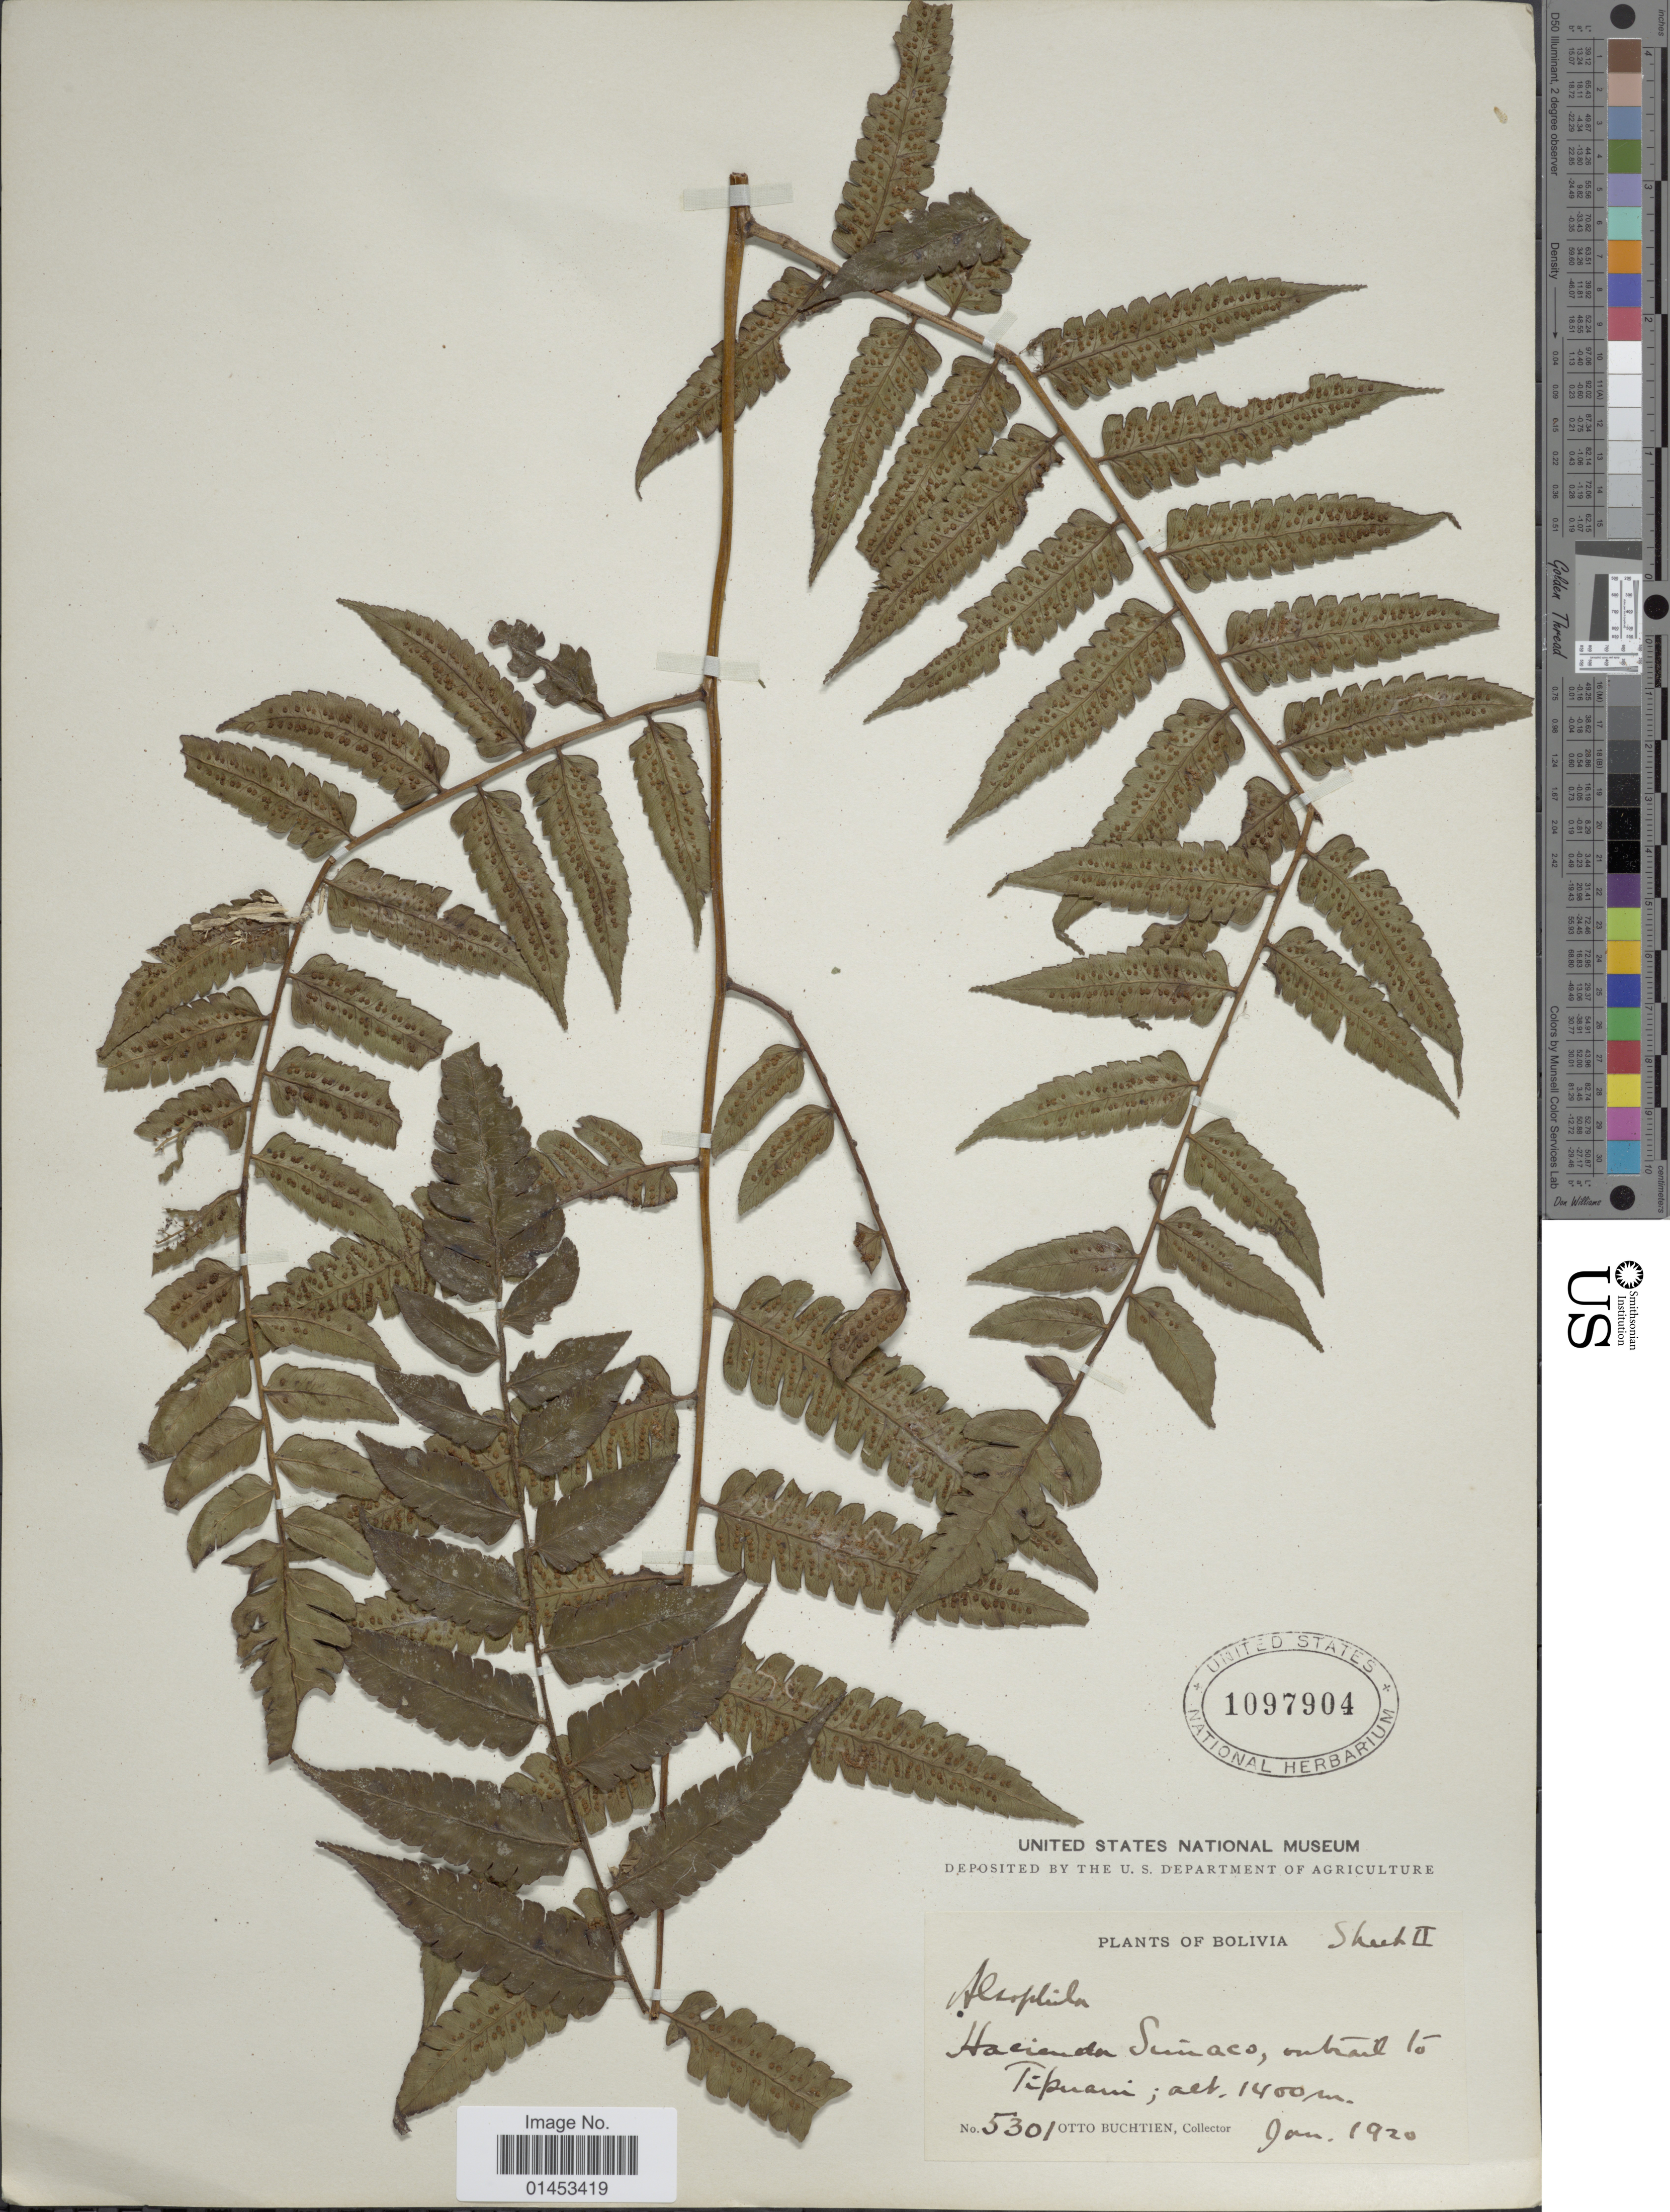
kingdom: Plantae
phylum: Tracheophyta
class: Polypodiopsida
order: Cyatheales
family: Cyatheaceae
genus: Cyathea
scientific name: Cyathea sp.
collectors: O. Buchtien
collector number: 5301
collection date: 1920-01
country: Bolivia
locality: Hacienda Simaco, ontrail to Tipuani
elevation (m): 1400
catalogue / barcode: US 1097904